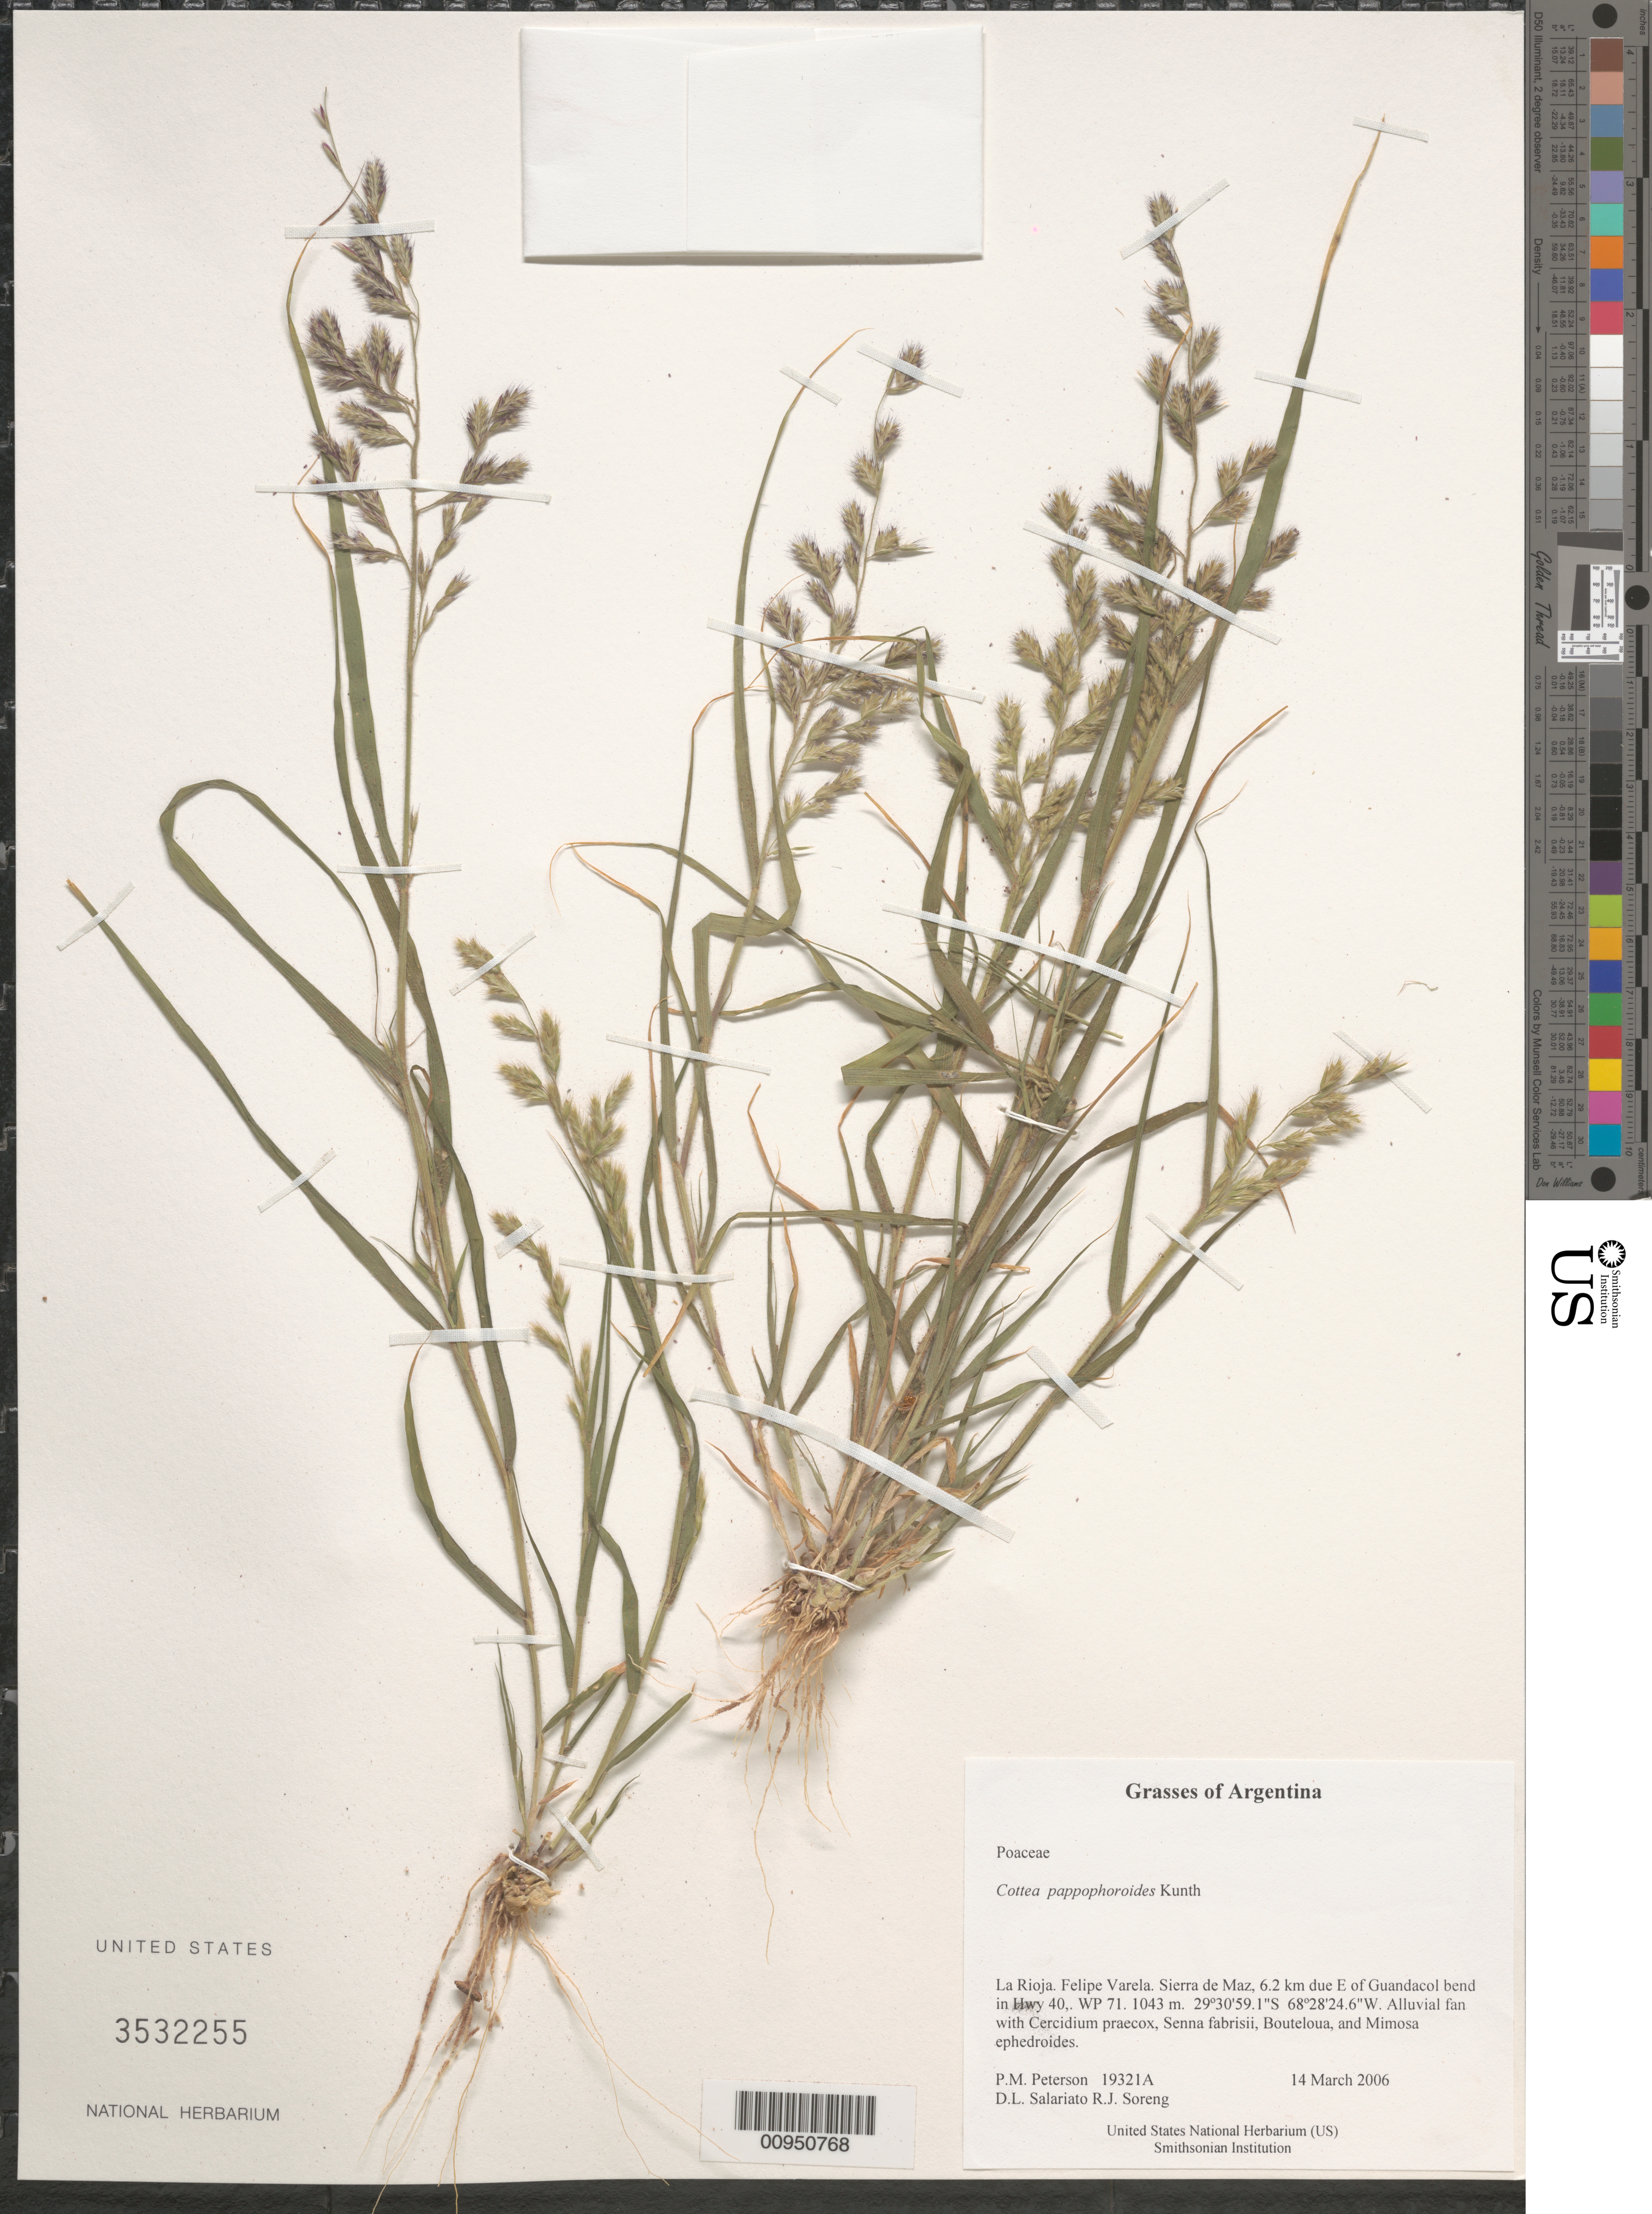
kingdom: Plantae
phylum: Tracheophyta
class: Liliopsida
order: Poales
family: Poaceae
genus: Cottea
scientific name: Cottea pappophoroides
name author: Kunth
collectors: P. M. Peterson, R. J. Soreng, D. Salariato & A. Panizza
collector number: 19321A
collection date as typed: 14 Mar 2006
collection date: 2006-03-14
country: Argentina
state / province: La Rioja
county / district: Felipe Varela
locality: Sierra de Maz, 6.2 km due E of Guandacol bend in Hwy 40,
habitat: Alluvial fan with Cercidium praecox, Senna fabrisii, Bouteloua, and Mimosa ephedroides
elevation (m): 1043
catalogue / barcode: US 3532255